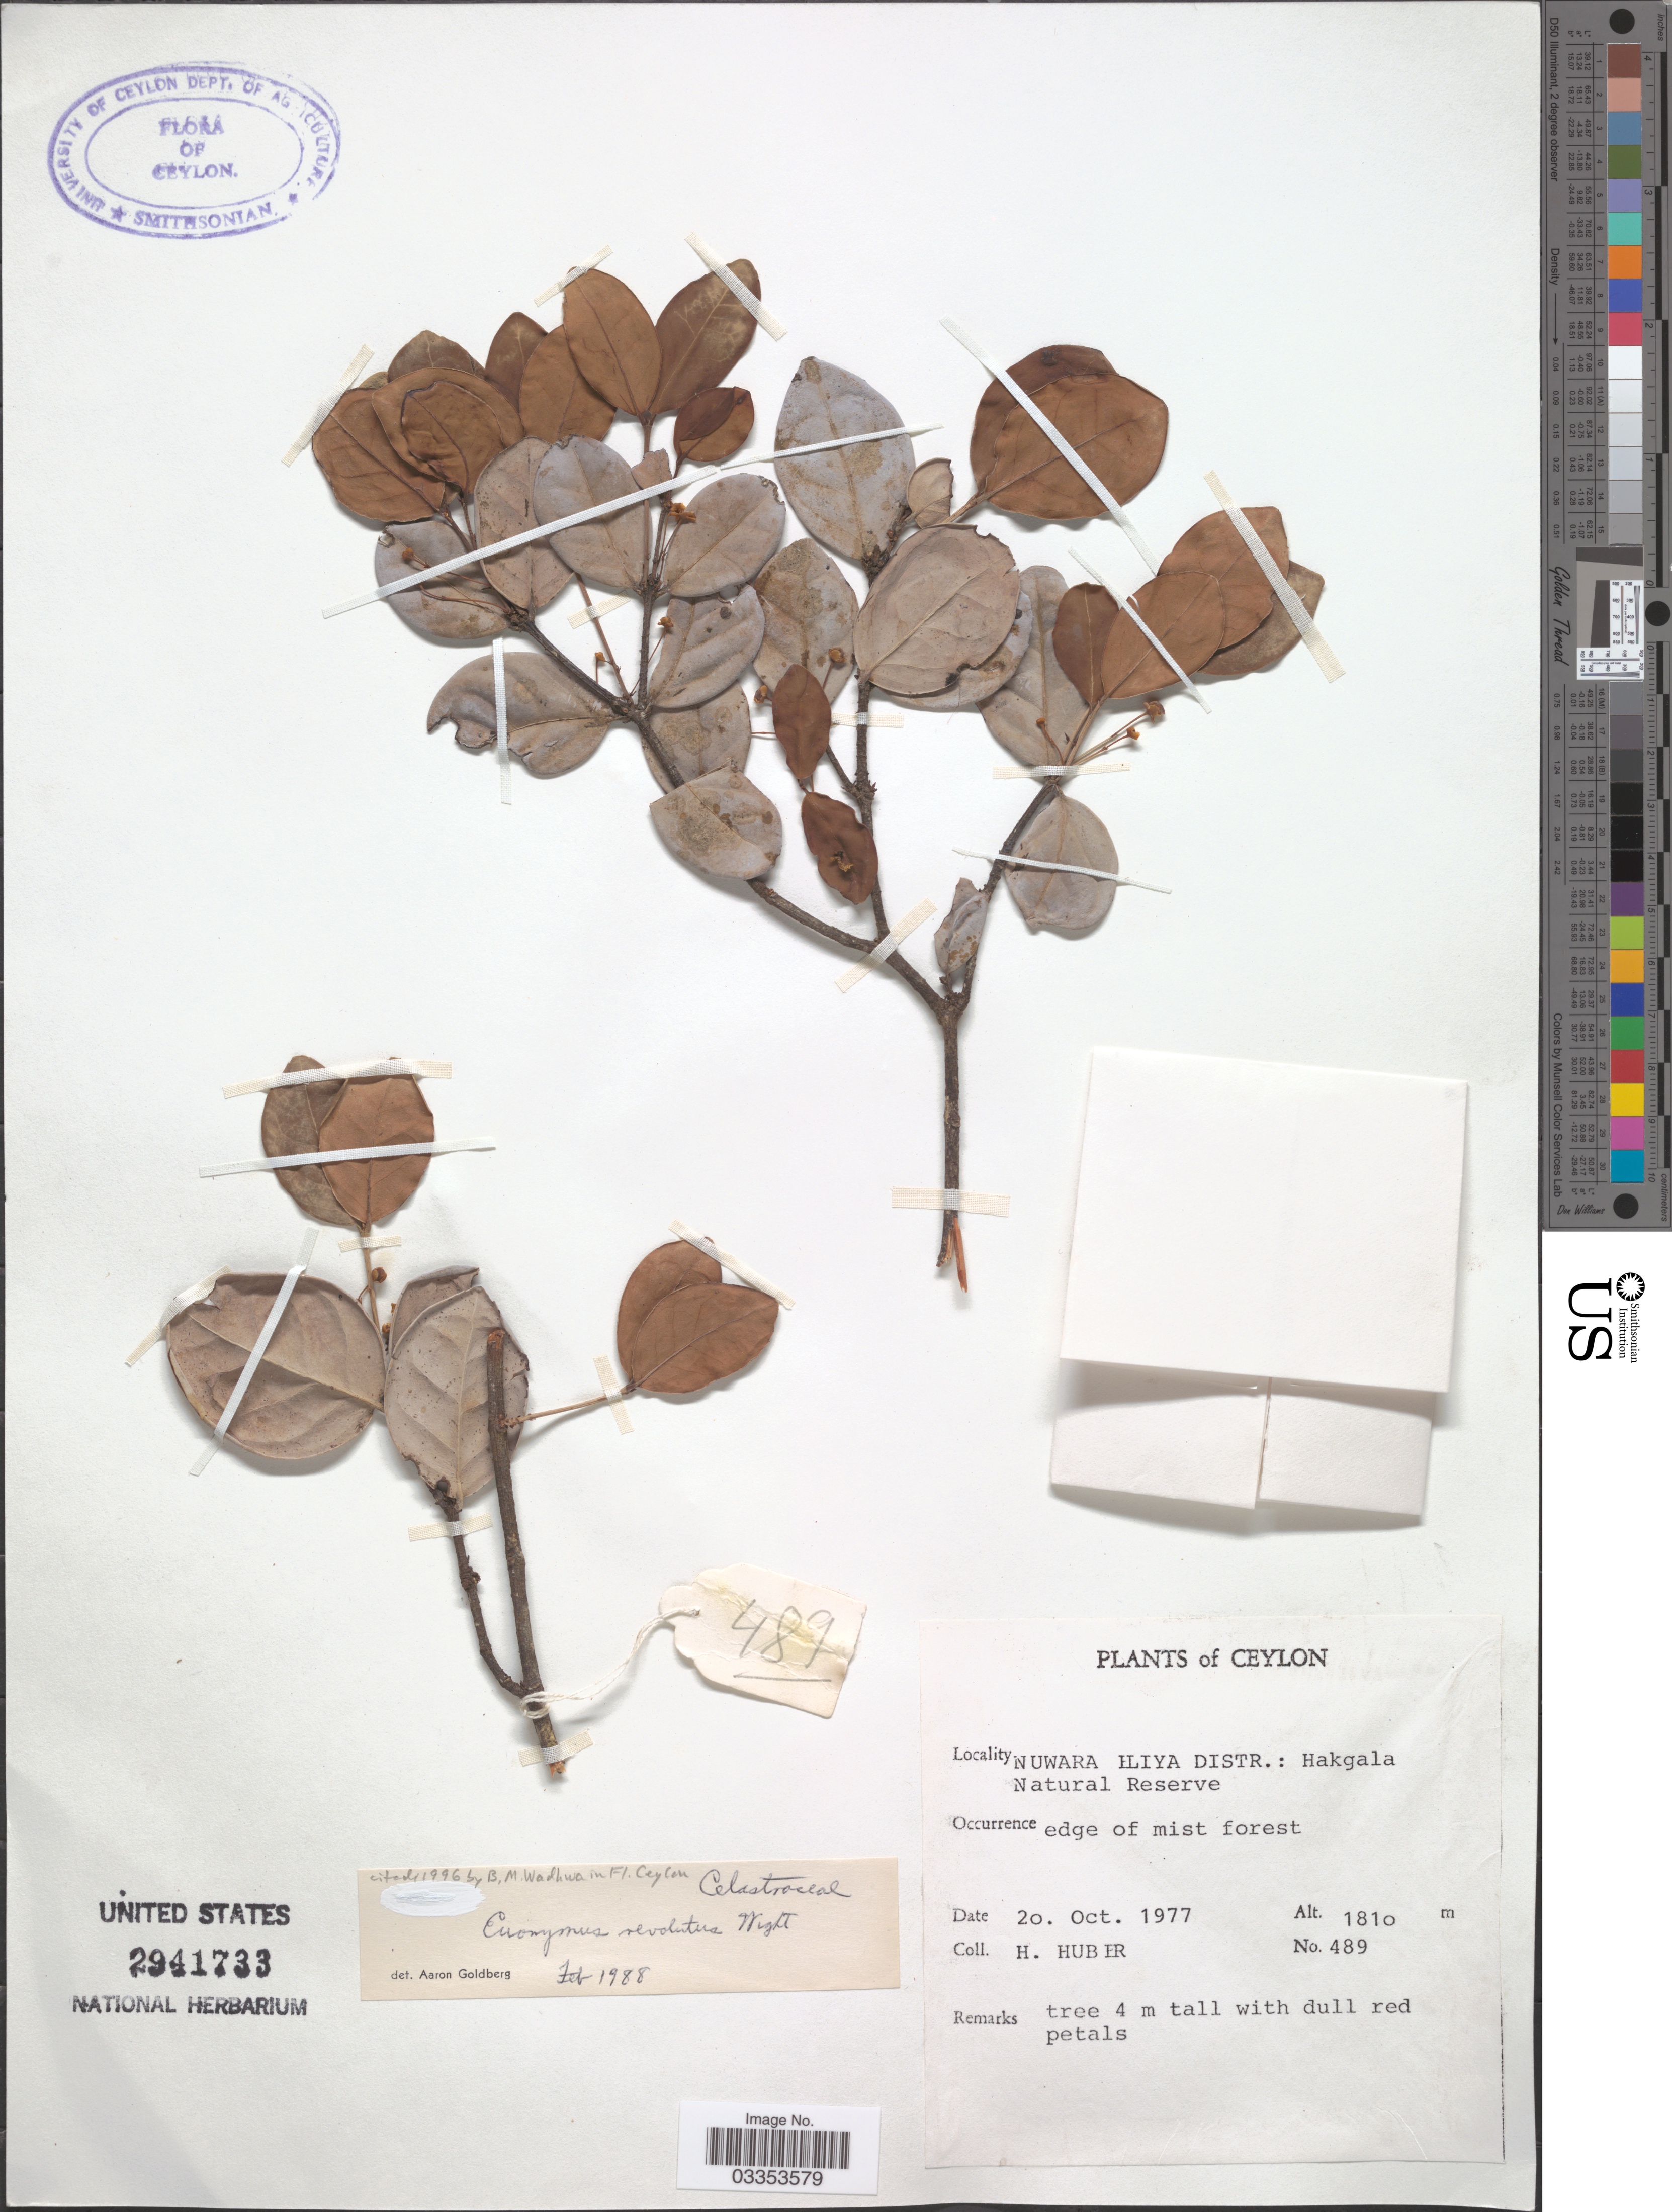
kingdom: Plantae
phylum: Tracheophyta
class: Magnoliopsida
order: Celastrales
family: Celastraceae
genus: Euonymus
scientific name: Euonymus revolutus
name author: Wight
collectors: H. Huber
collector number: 489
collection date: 1977-10-20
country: Sri Lanka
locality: Ceylon. Nuwara Eliya Distr.: Hakgala Natural Reserve.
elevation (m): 1810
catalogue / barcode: US 2941733